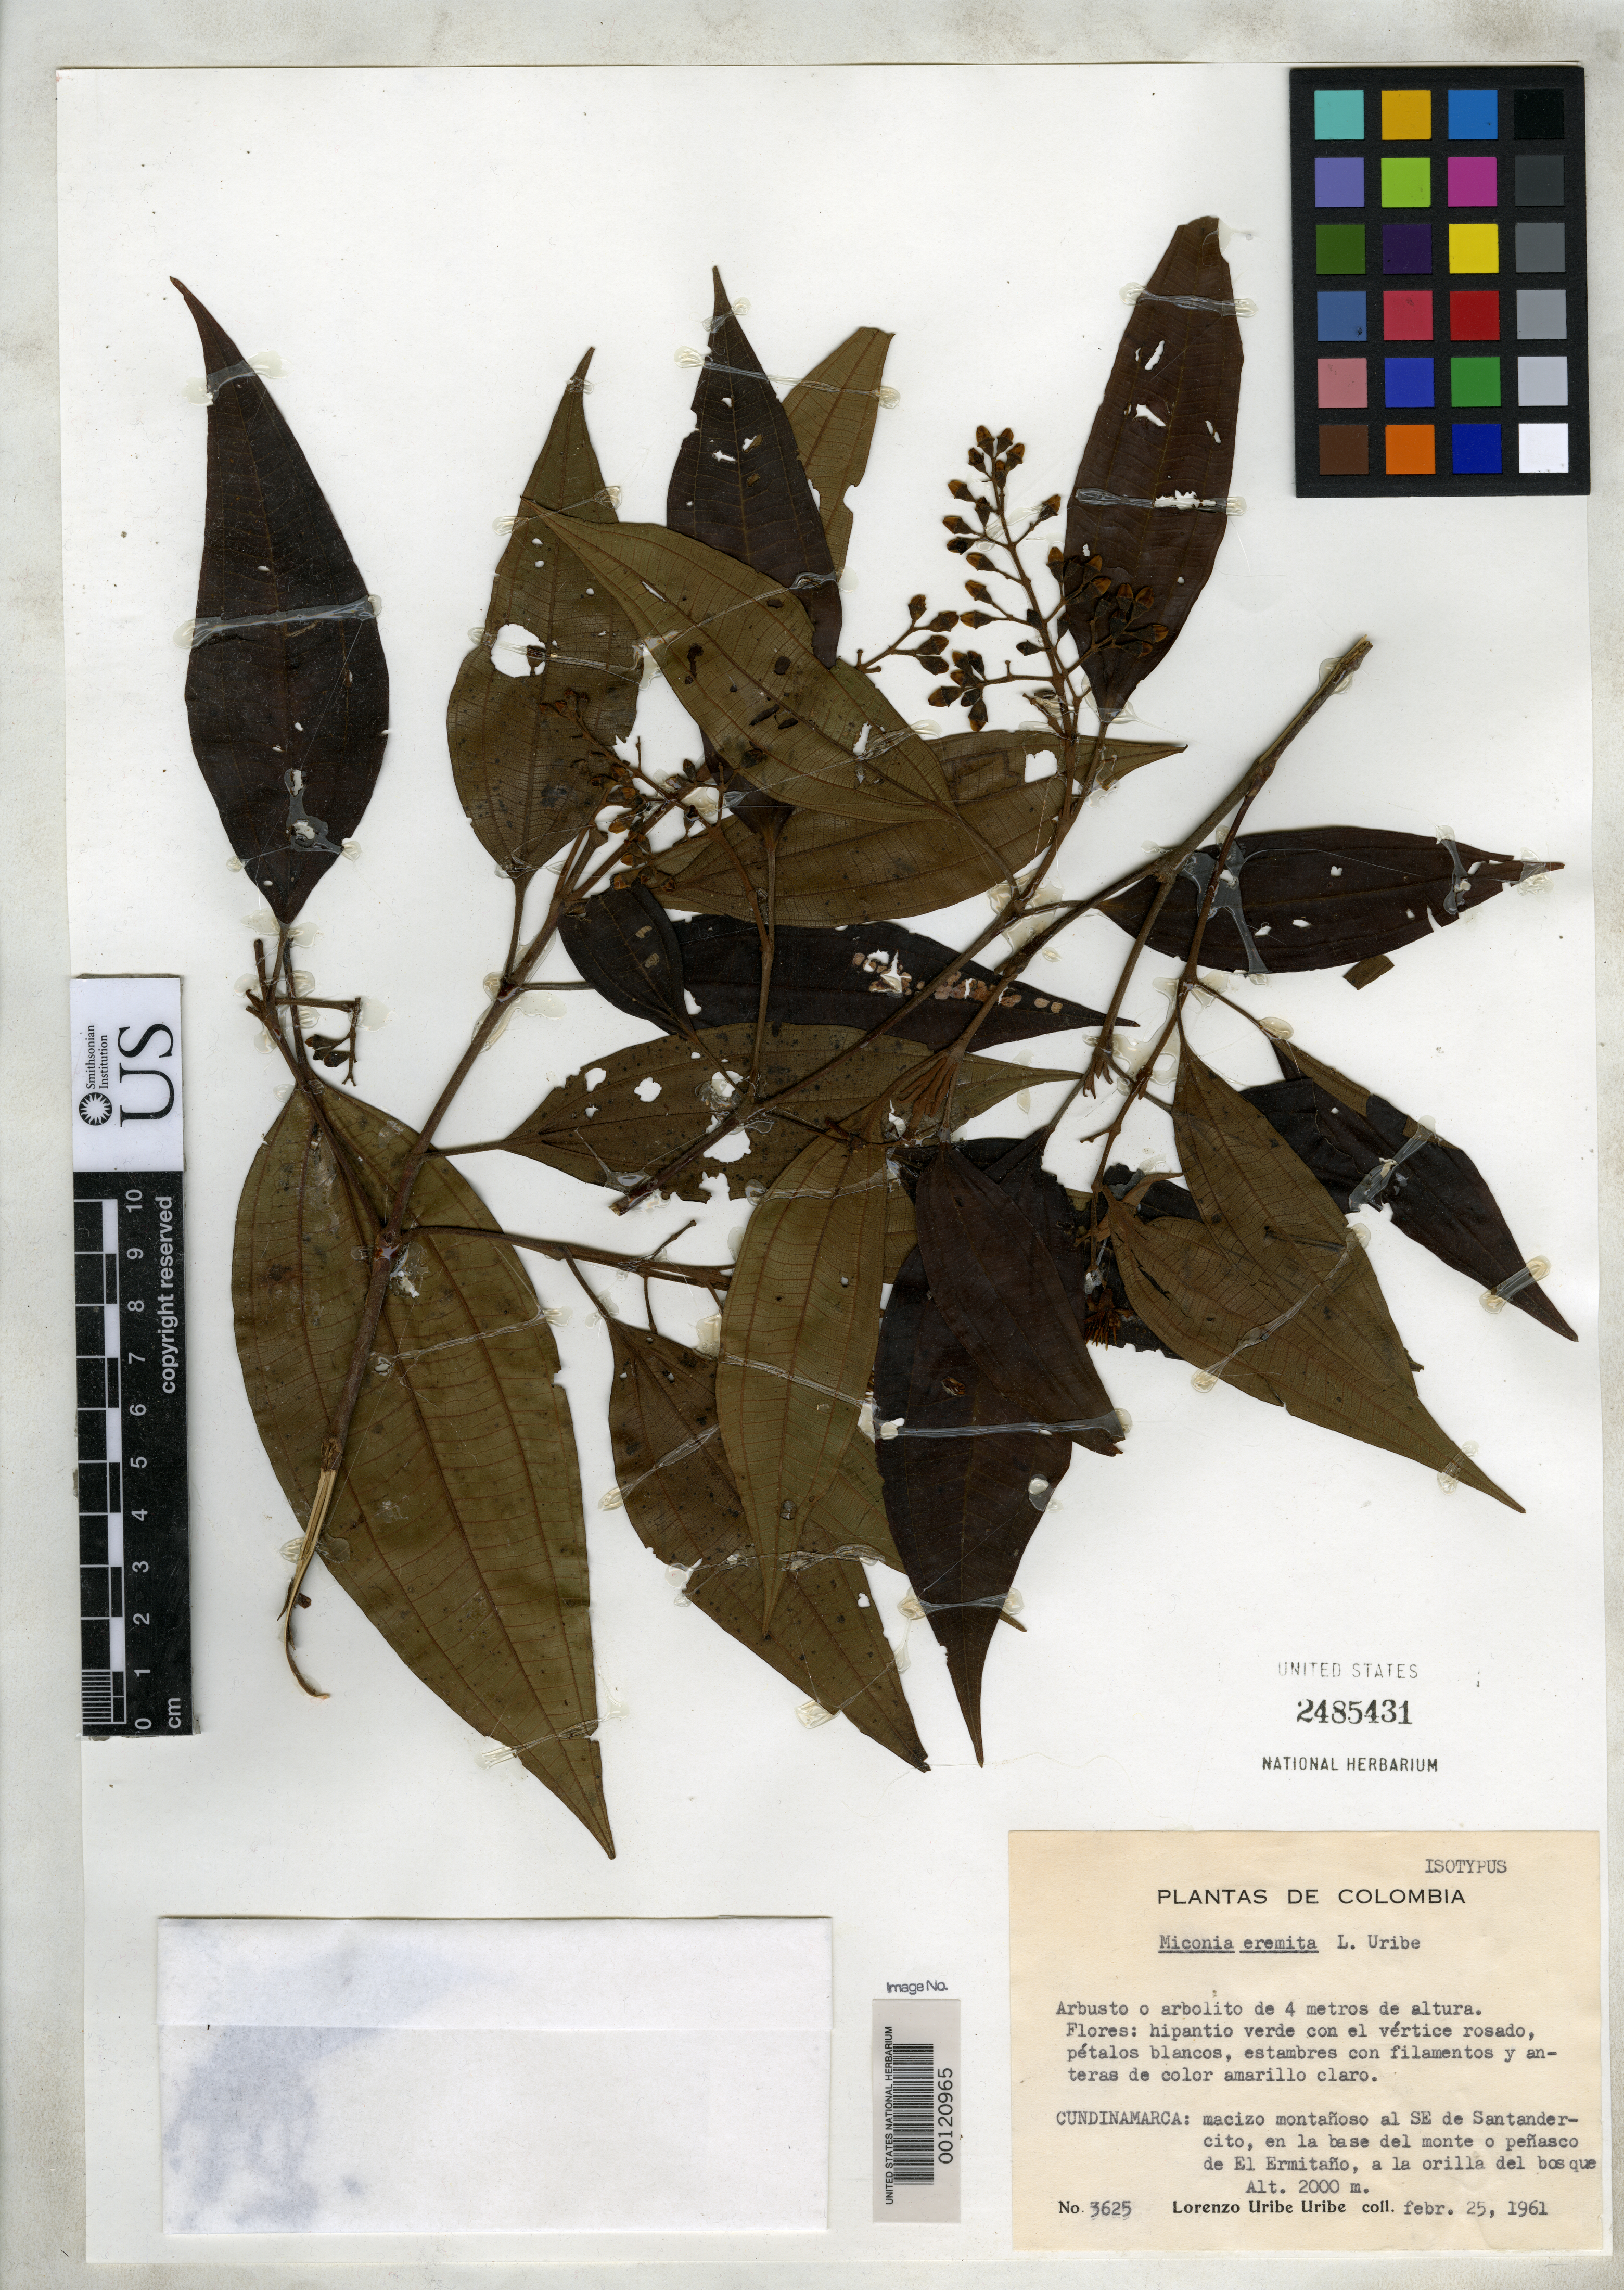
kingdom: Plantae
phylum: Tracheophyta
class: Magnoliopsida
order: Myrtales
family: Melastomataceae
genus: Miconia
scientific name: Miconia eremita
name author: L. Uribe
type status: Isotype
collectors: L. Uribe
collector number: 3625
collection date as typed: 25 Feb 1961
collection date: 1961-02-25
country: Colombia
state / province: Cundinamarca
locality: El Ermitano.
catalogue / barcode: US 2485431